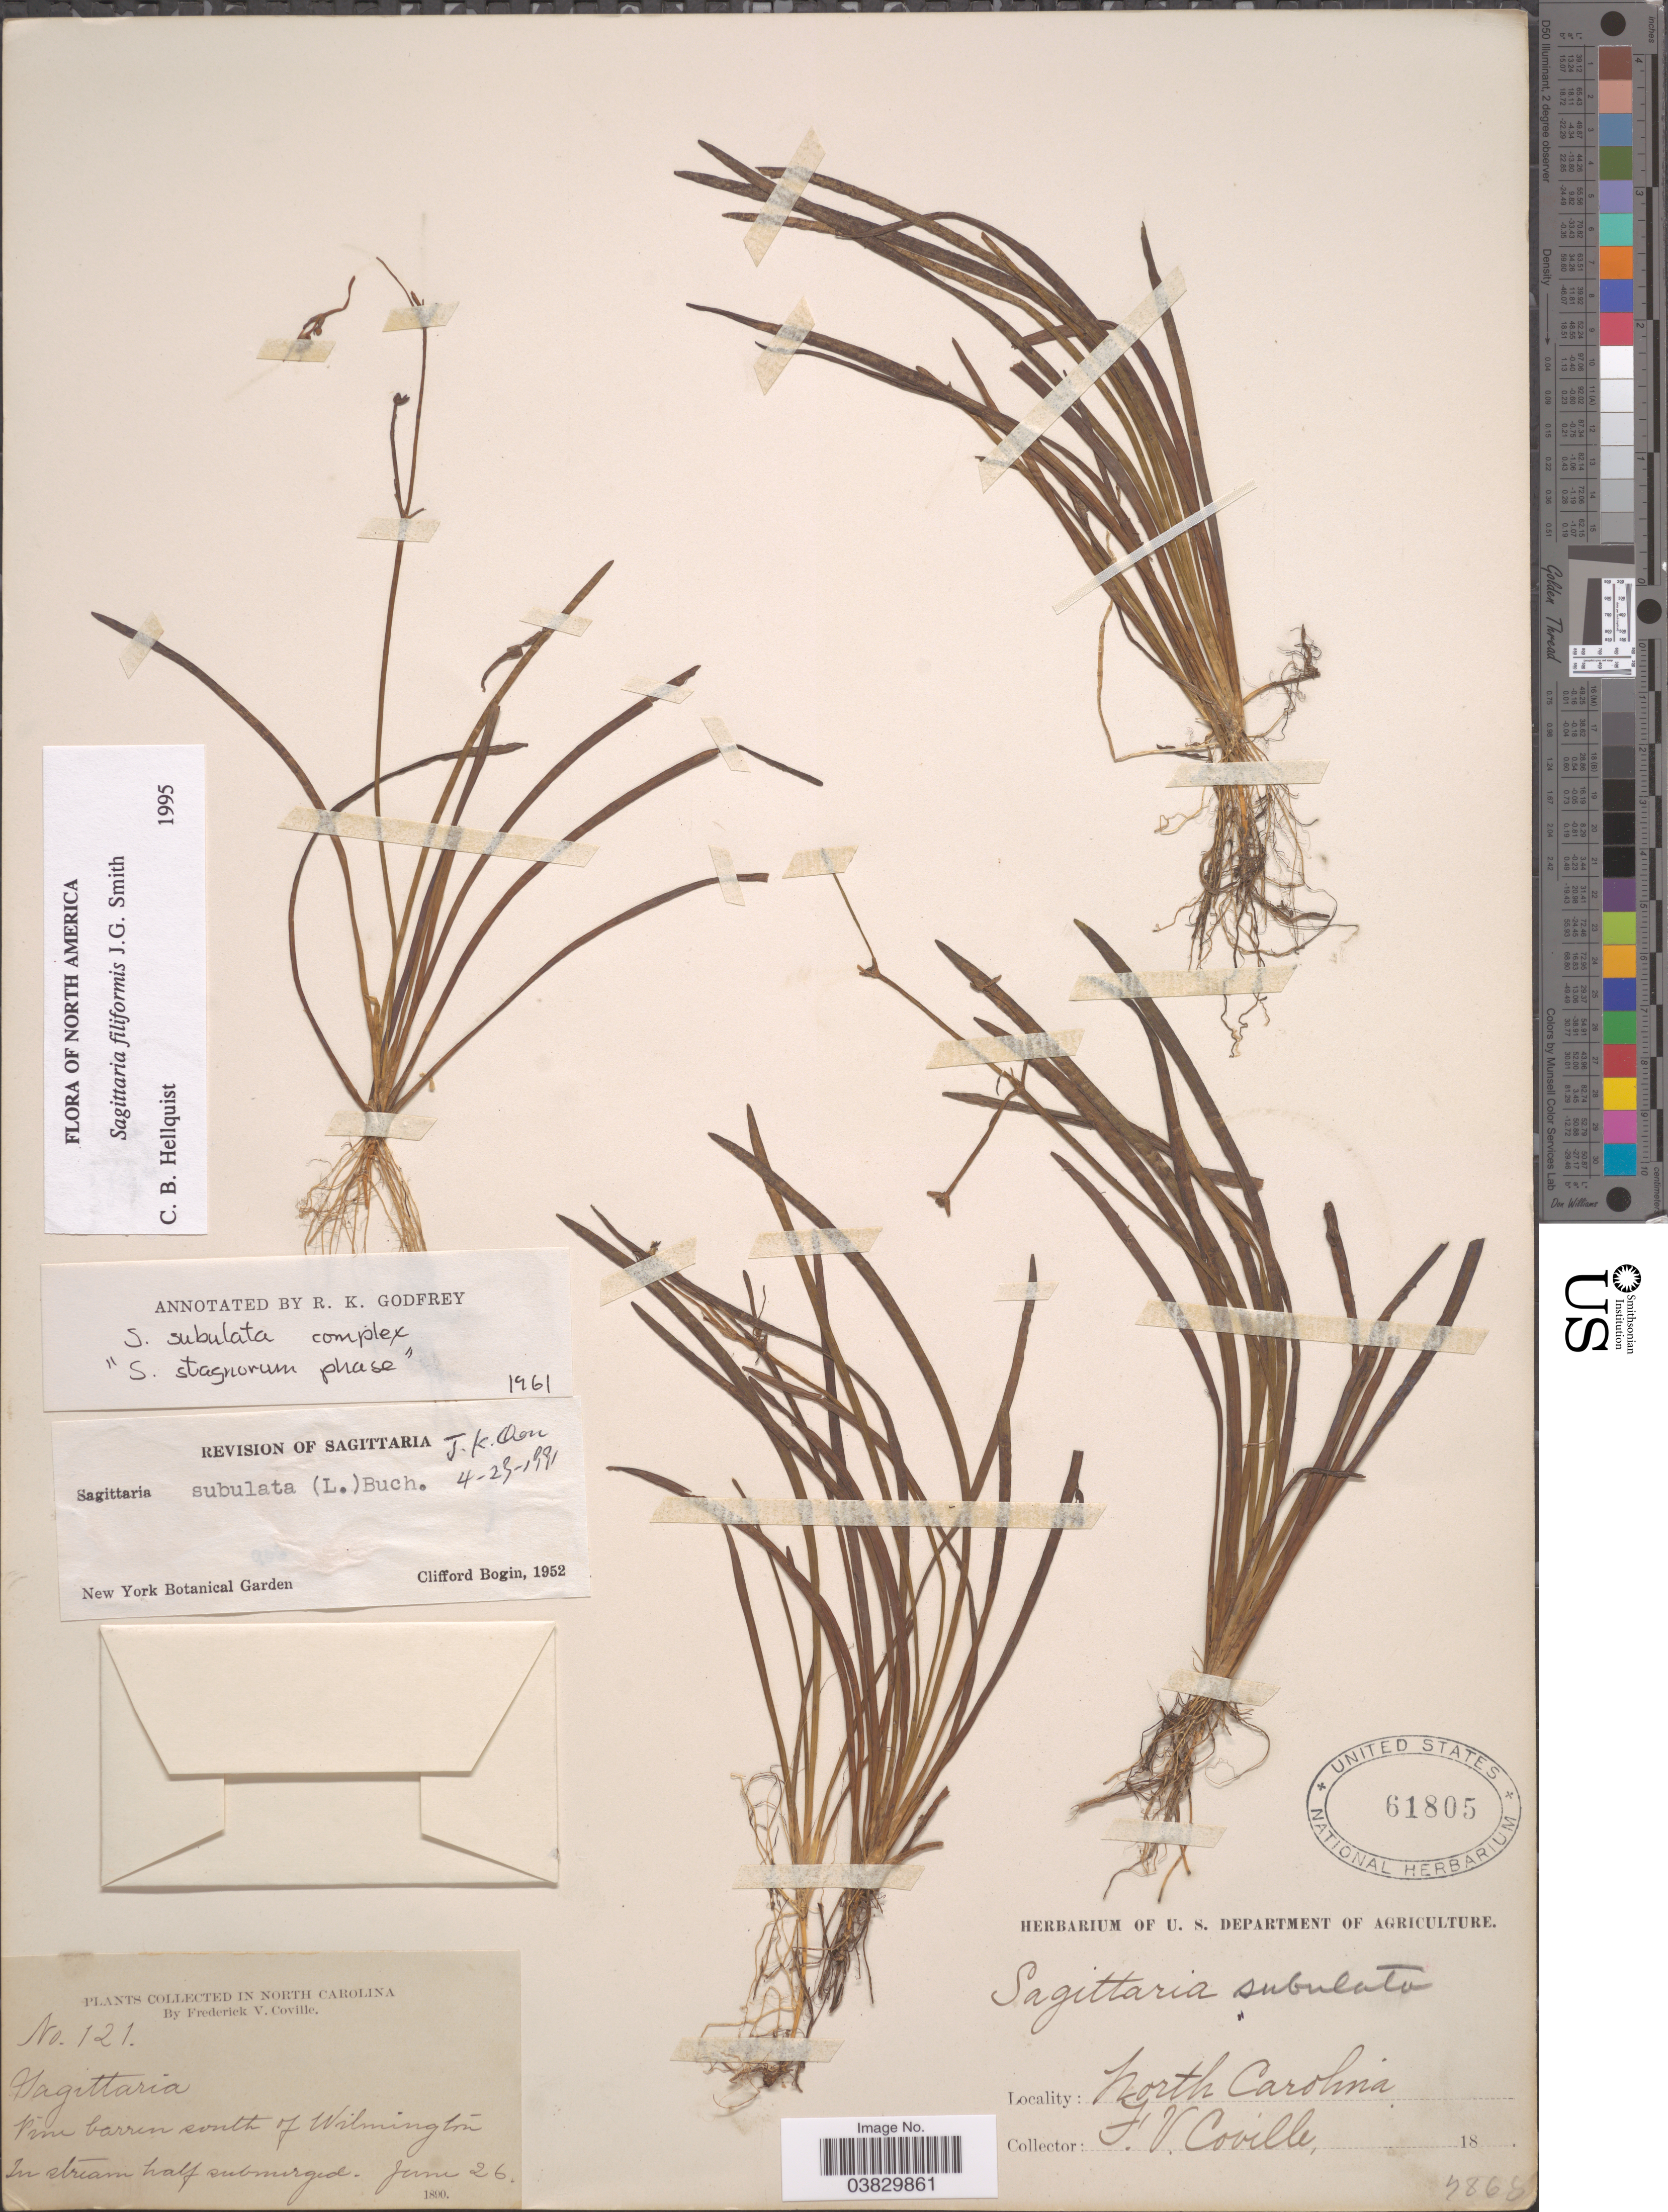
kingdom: Plantae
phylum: Tracheophyta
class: Liliopsida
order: Alismatales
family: Alismataceae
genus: Sagittaria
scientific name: Sagittaria filiformis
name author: J.G. Sm.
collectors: F. V. Coville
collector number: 121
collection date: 1890-06-26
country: United States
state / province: North Carolina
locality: Pine barren south of Wilmington.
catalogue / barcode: US 61805